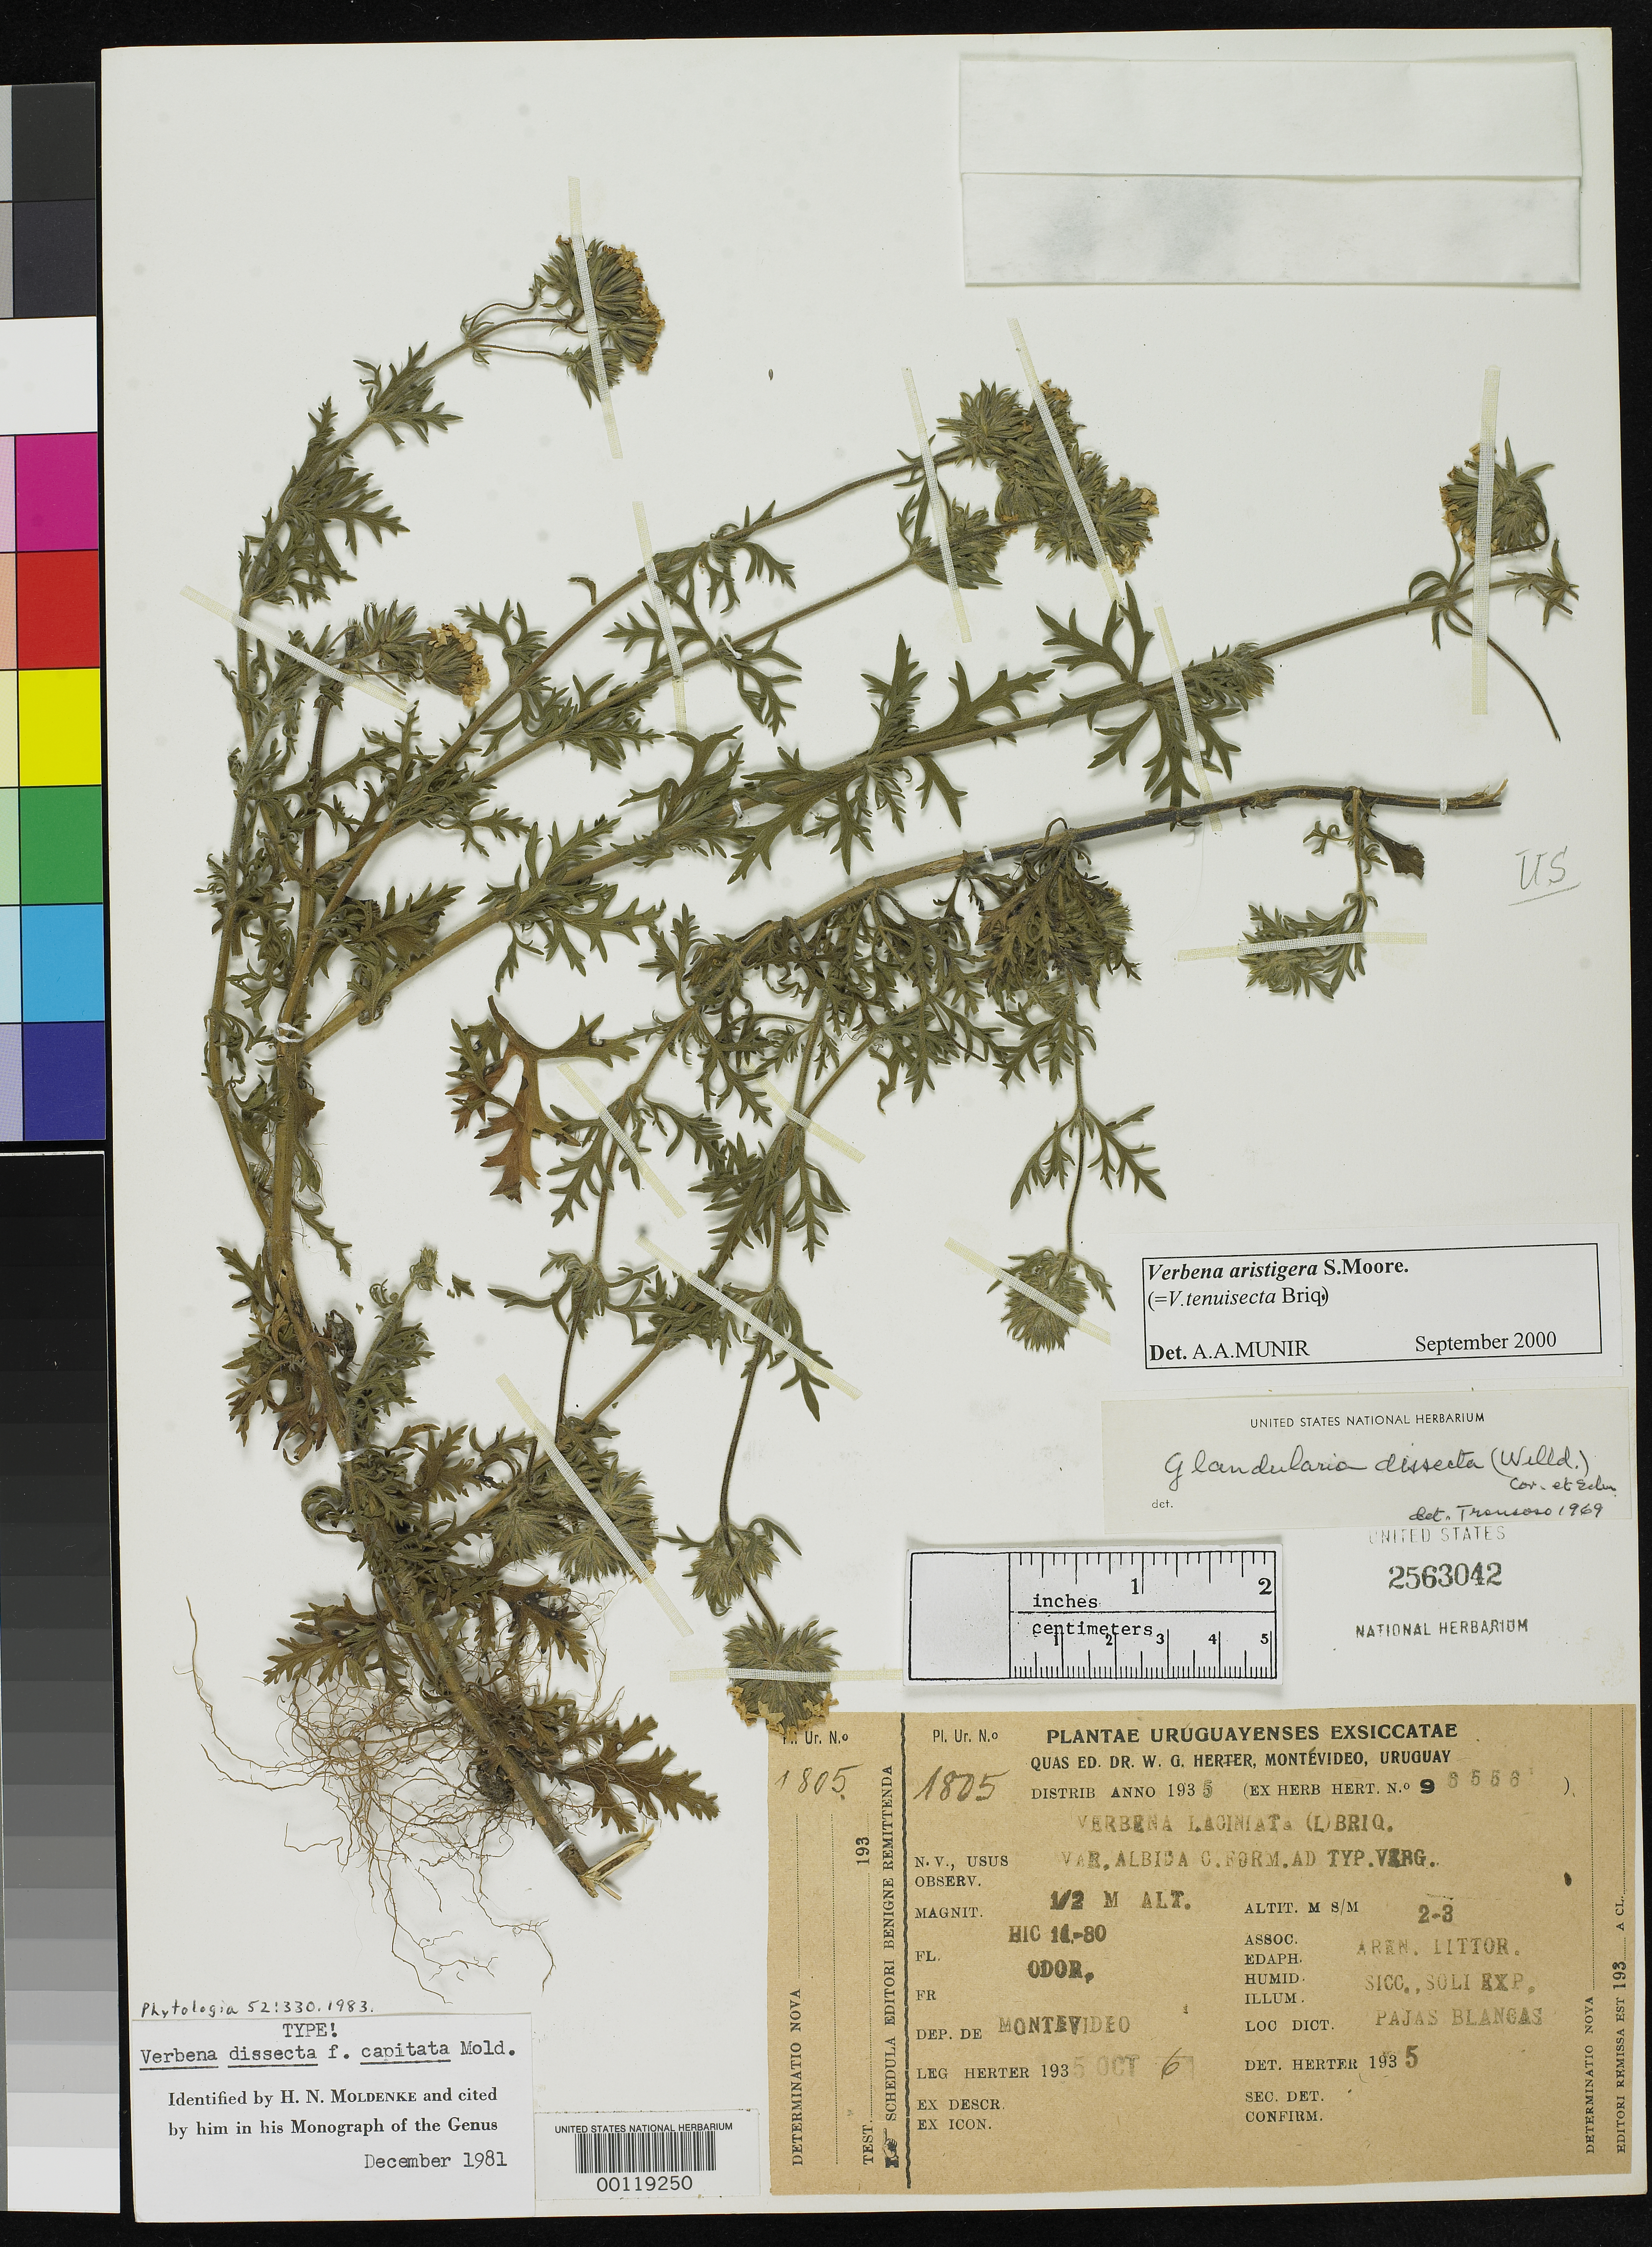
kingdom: Plantae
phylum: Tracheophyta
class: Magnoliopsida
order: Lamiales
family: Verbenaceae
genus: Verbena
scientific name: Verbena dissecta f. capitata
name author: Moldenke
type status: Type Collection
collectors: W. G. Herter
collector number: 1805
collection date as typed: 06 Oct 1935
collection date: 1935-10-06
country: Uruguay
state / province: Montevideo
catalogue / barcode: US 2563042